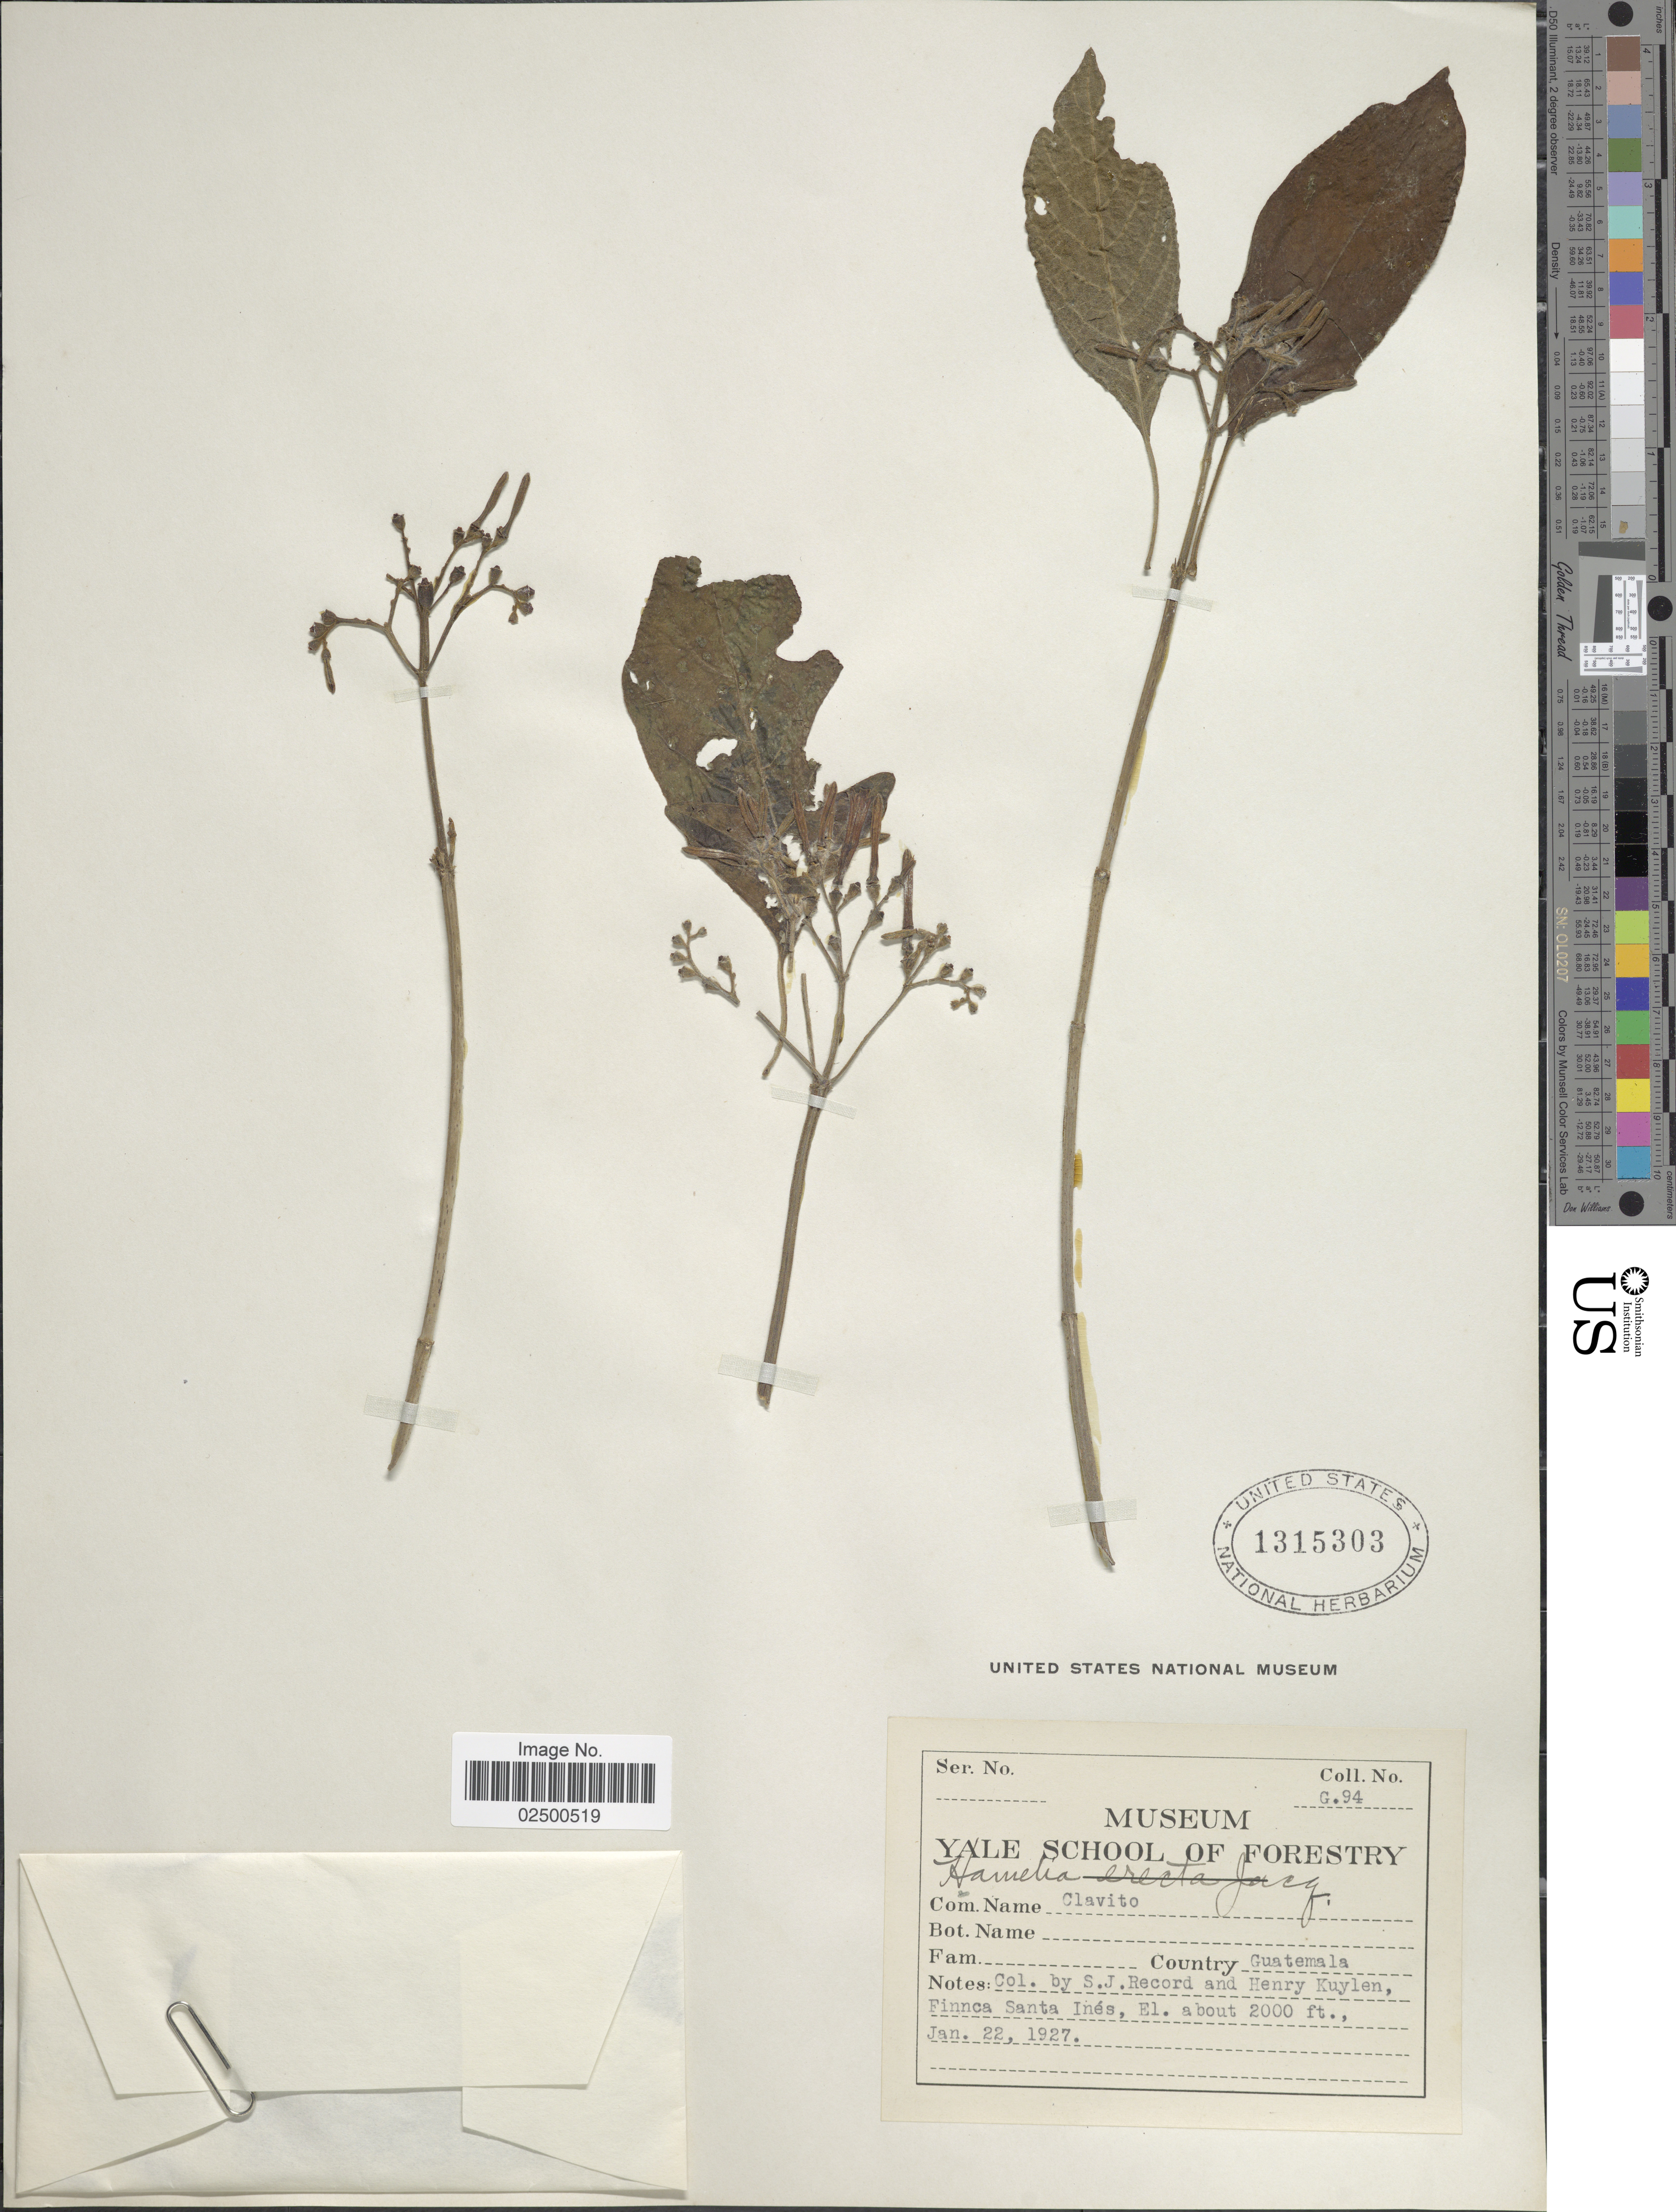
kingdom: Plantae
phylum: Tracheophyta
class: Magnoliopsida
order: Gentianales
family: Rubiaceae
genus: Hamelia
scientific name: Hamelia erecta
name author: Jacq.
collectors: S. J. Record & H. Kuylen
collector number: G.94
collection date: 1927-01-22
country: Guatemala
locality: Finnca Santa Ines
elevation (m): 610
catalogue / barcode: US 1315303